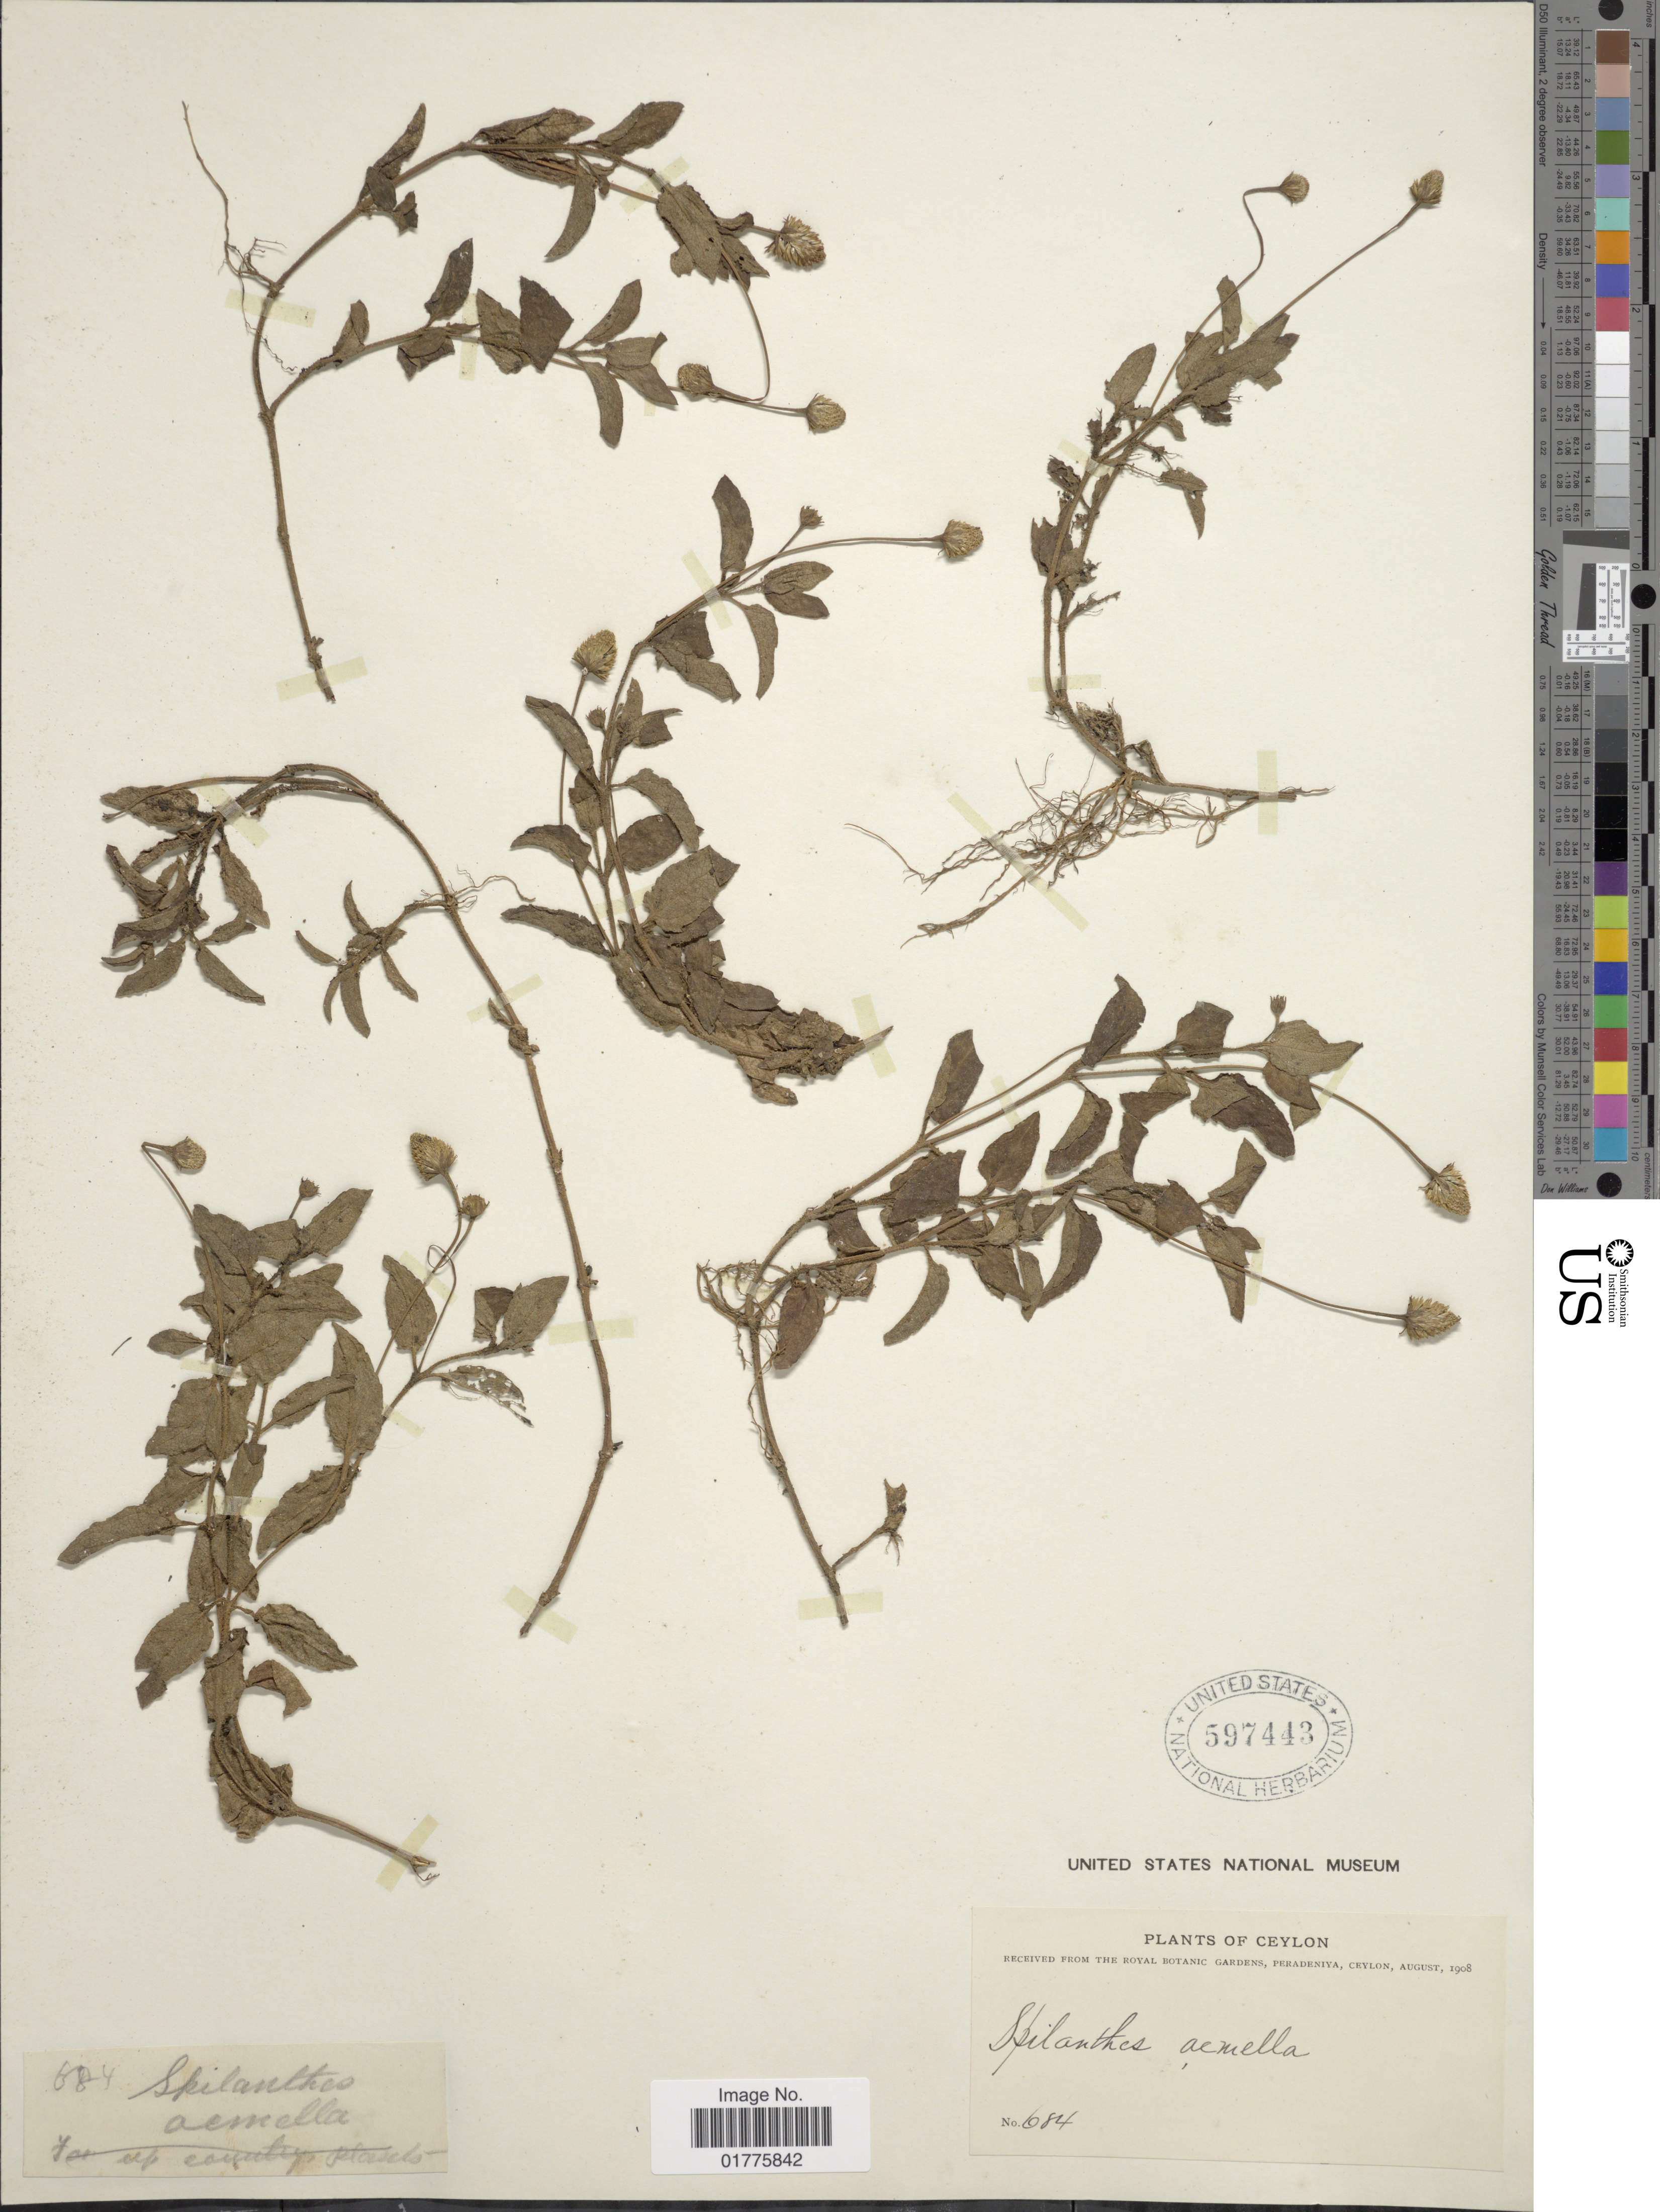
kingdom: Plantae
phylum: Tracheophyta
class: Magnoliopsida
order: Asterales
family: Asteraceae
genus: Acmella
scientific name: Acmella sp.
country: Sri Lanka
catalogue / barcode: US 597443